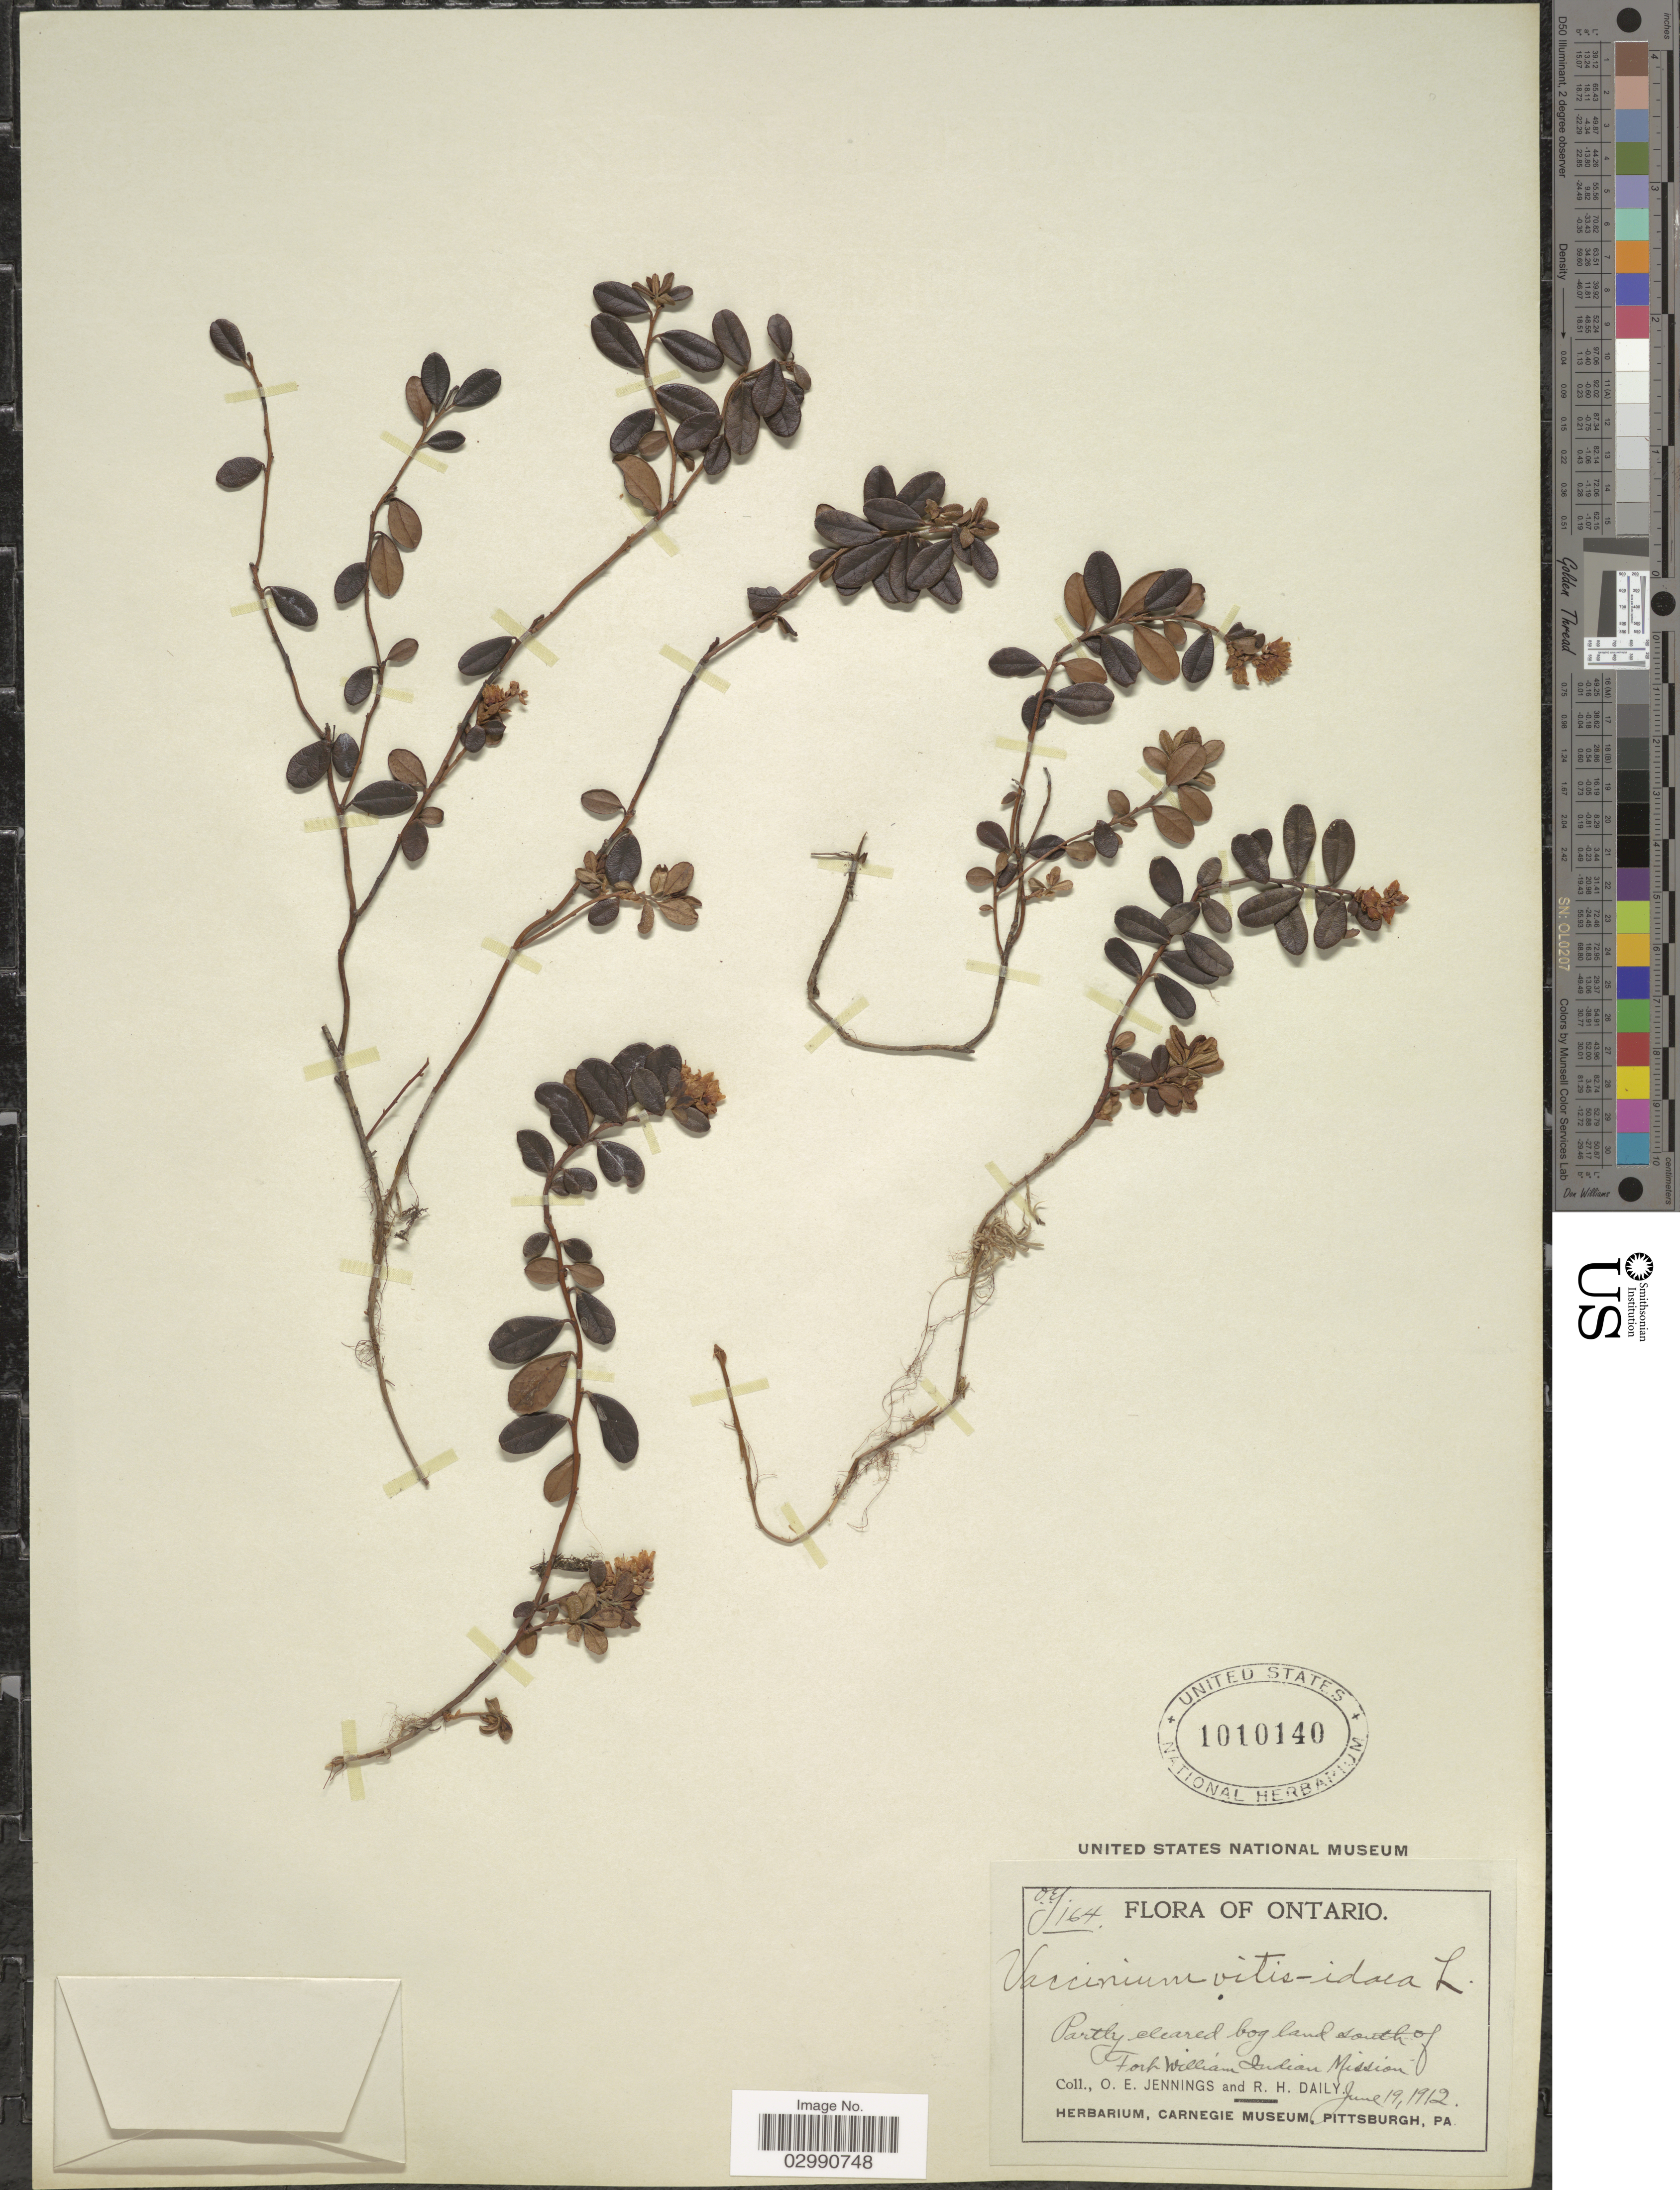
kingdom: Plantae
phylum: Tracheophyta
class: Magnoliopsida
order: Ericales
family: Ericaceae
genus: Vaccinium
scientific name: Vaccinium vitis-idaea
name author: L.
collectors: O. E. Jennings & R. Daily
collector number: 164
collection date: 1912-06-19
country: Canada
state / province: Ontario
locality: Partly cleared bog land south of Fork William Indian Mission.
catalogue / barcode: US 1010140